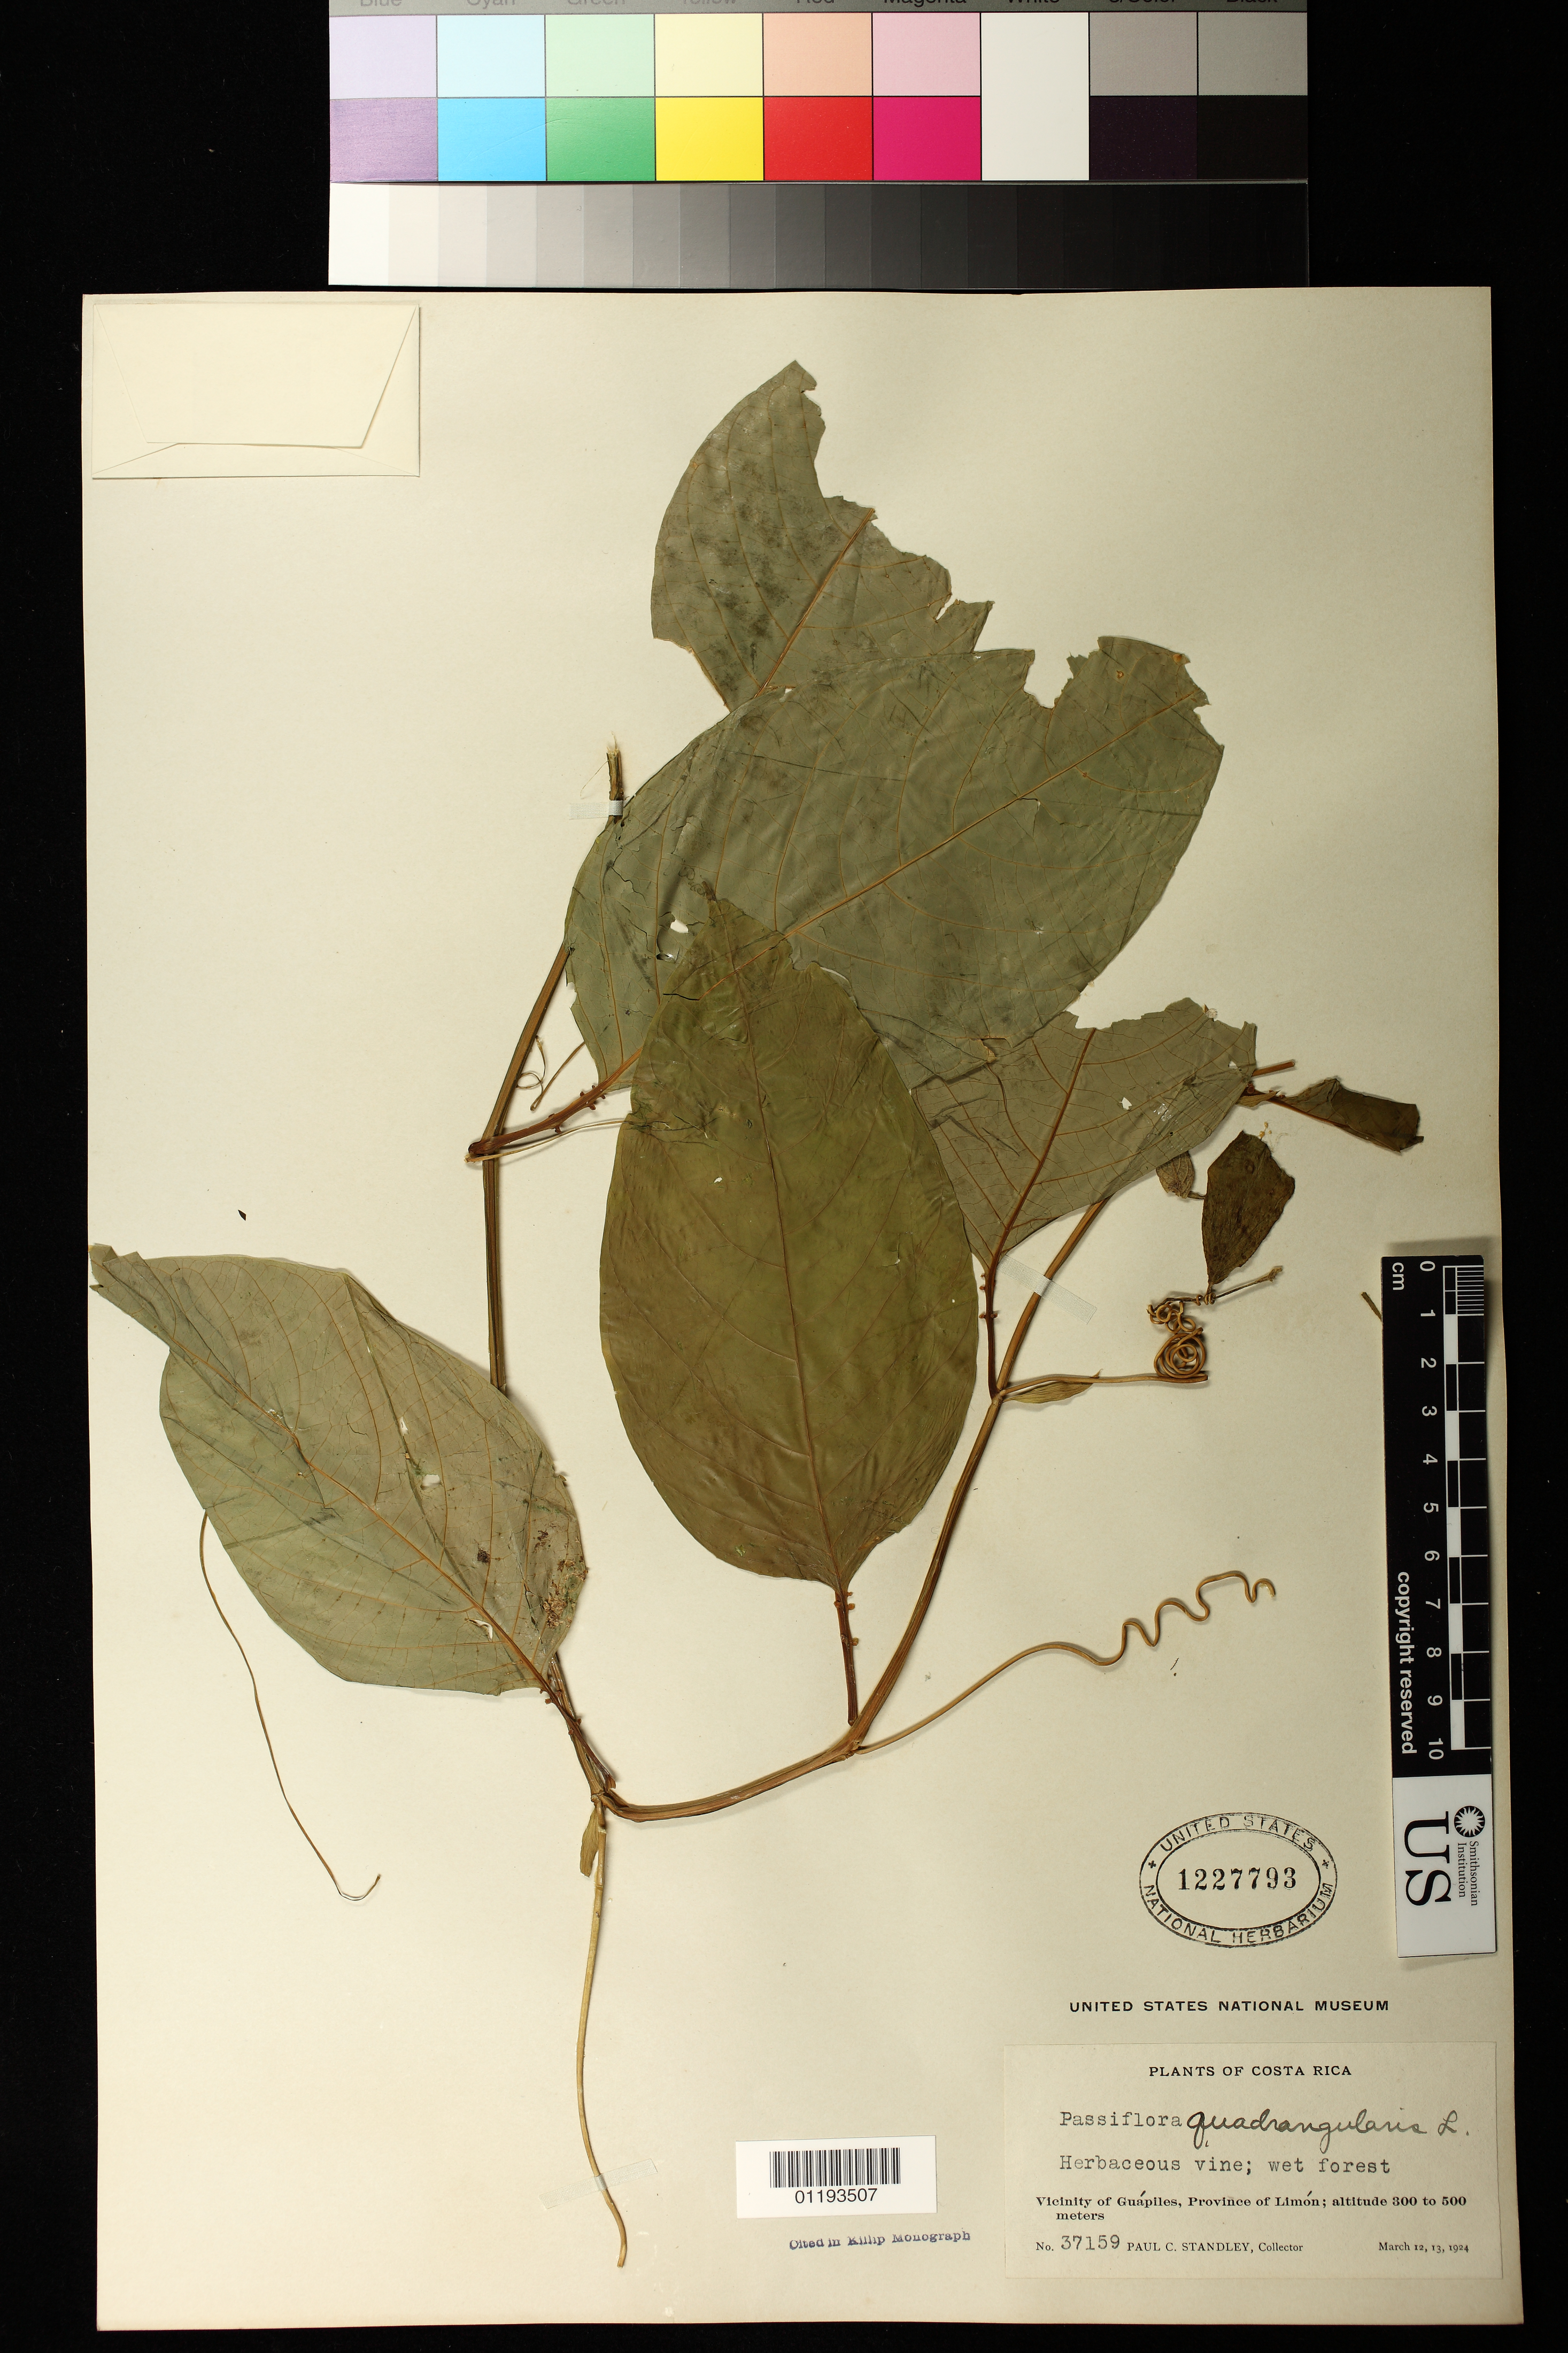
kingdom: Plantae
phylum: Tracheophyta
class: Magnoliopsida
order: Malpighiales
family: Passifloraceae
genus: Passiflora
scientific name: Passiflora quadrangularis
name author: L.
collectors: P. C. Standley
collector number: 37159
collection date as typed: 1924 Mar 12 1924 Mar 13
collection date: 1924-03-12/1924-03-13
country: Costa Rica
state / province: Limón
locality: Vicinity of Guapiles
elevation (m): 300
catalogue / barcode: US 1227793